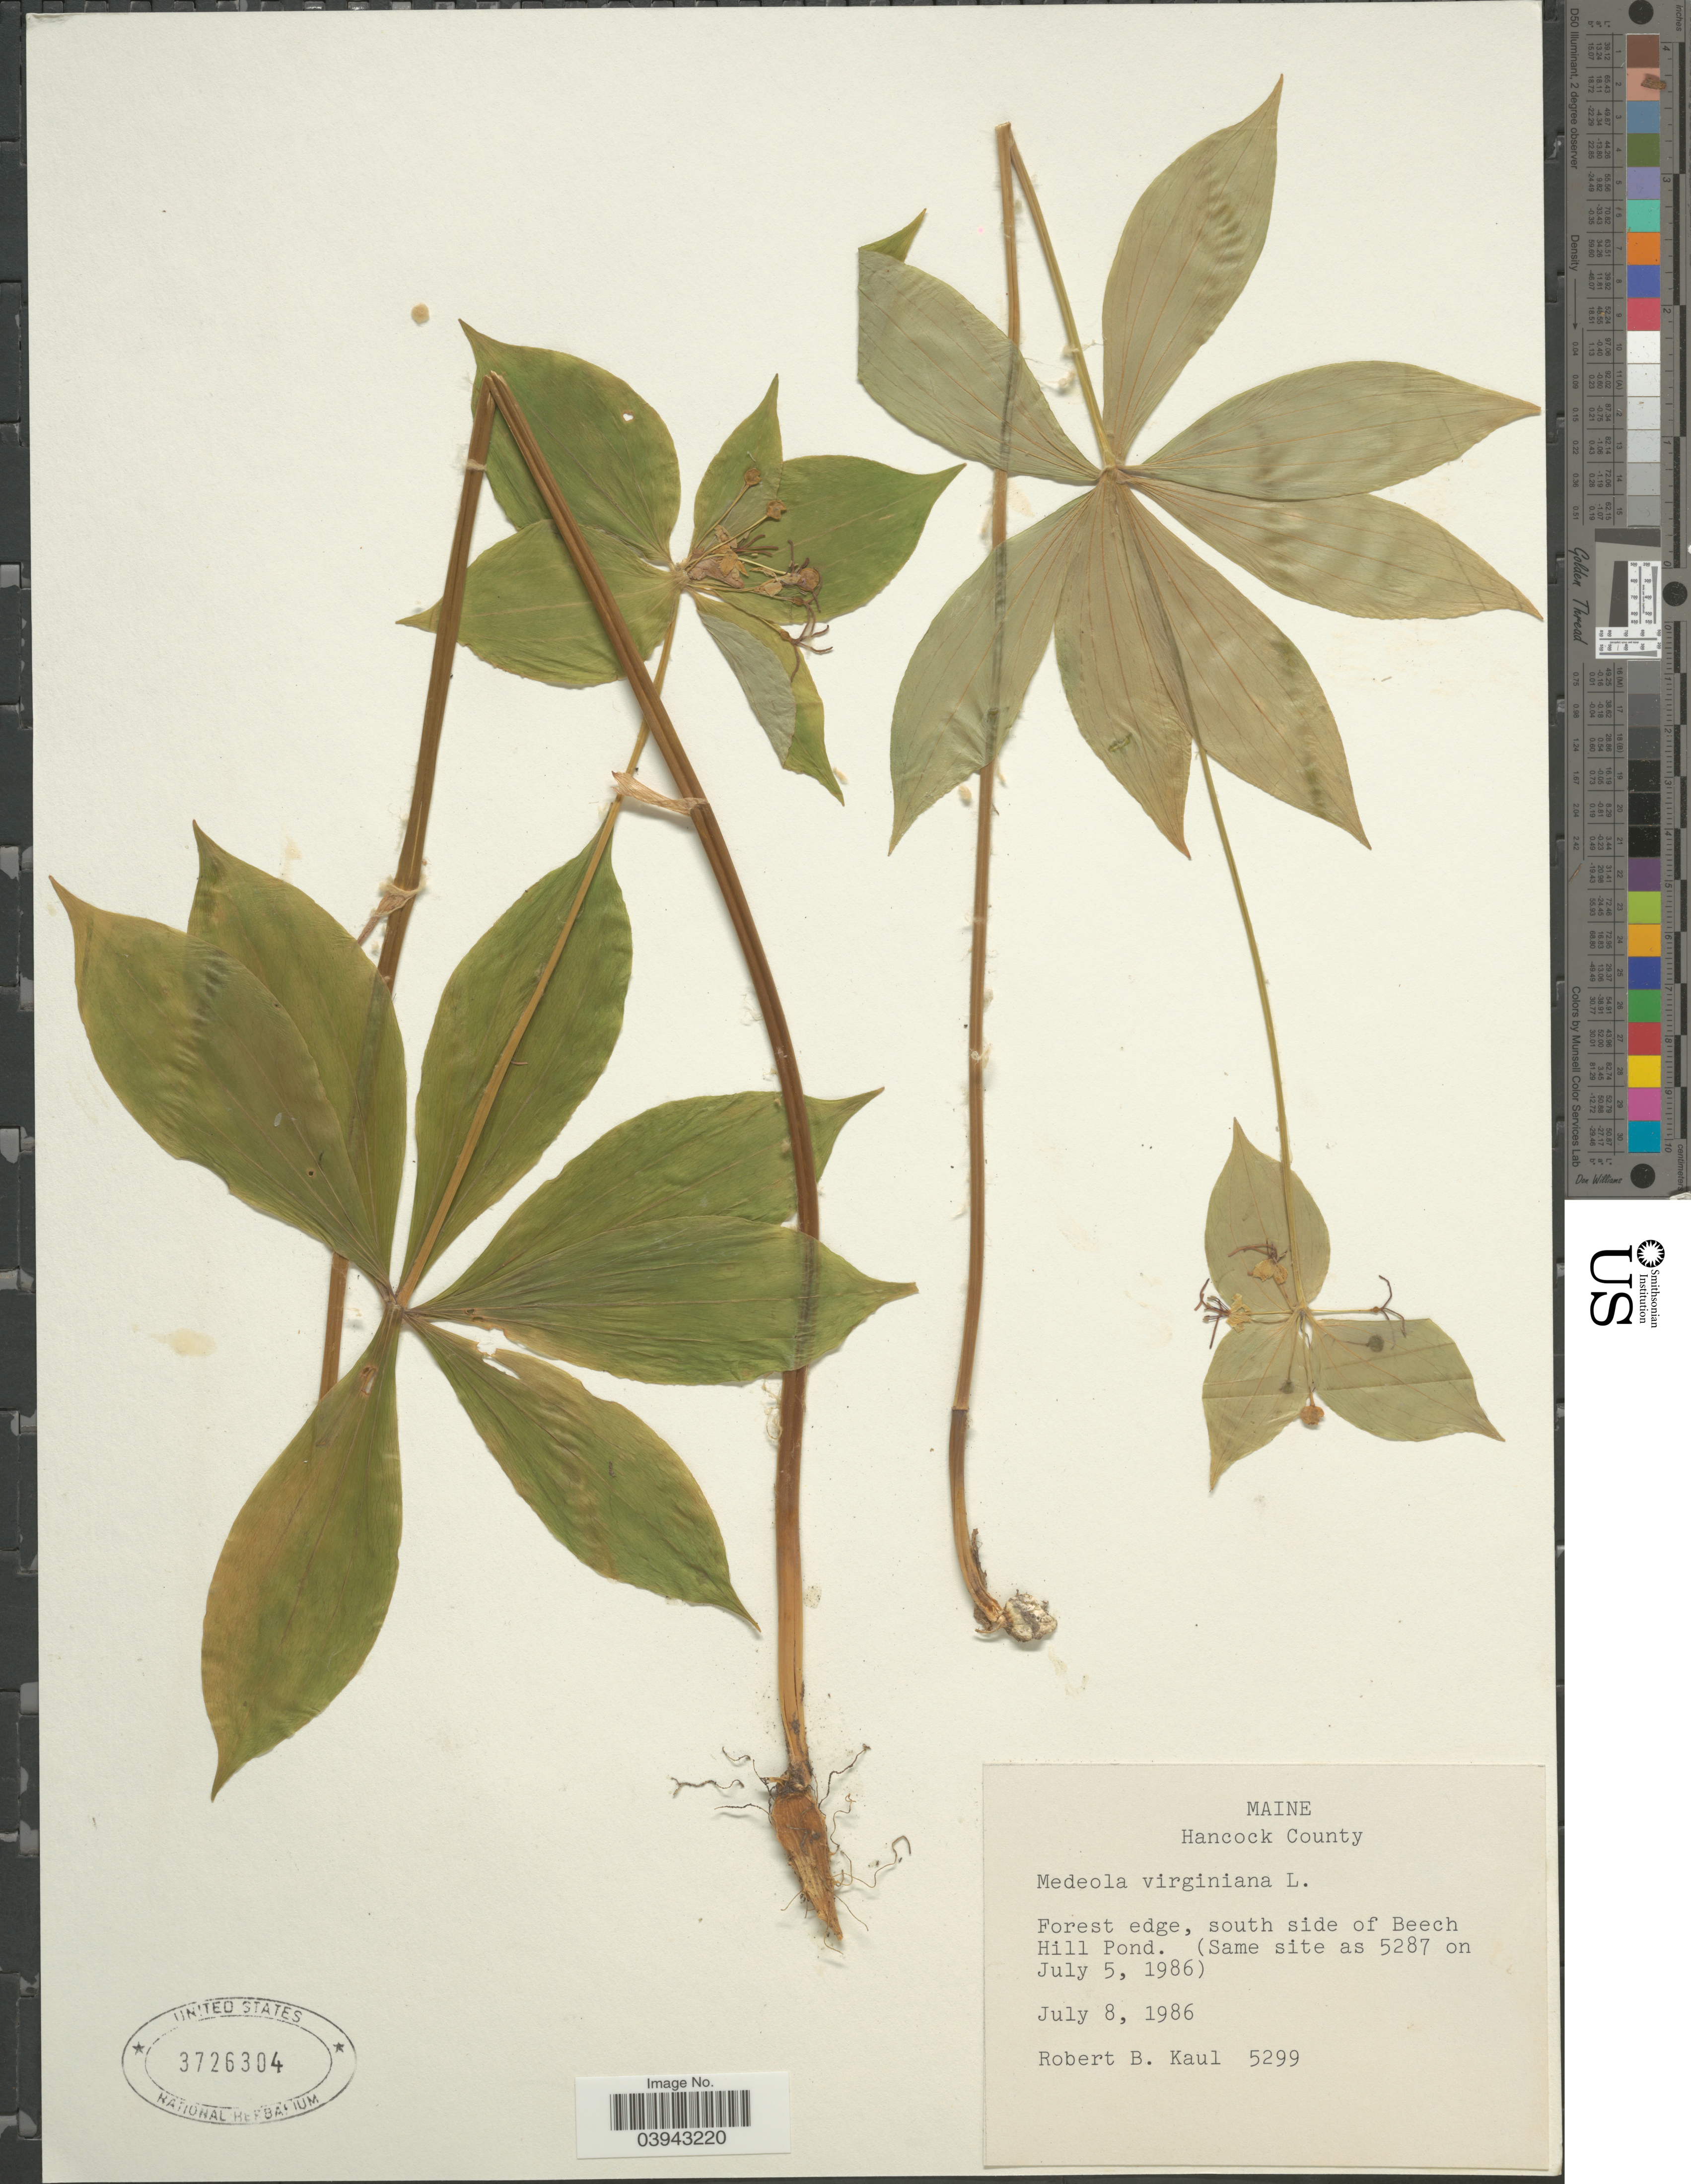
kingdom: Plantae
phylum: Tracheophyta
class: Liliopsida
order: Liliales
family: Liliaceae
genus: Medeola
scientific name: Medeola virginiana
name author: (L.) Desf.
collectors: R. Kaul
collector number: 5299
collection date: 1986-07-08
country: United States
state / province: Maine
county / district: Hancock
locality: South side of Beech Hill Pond.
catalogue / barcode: US 3726304